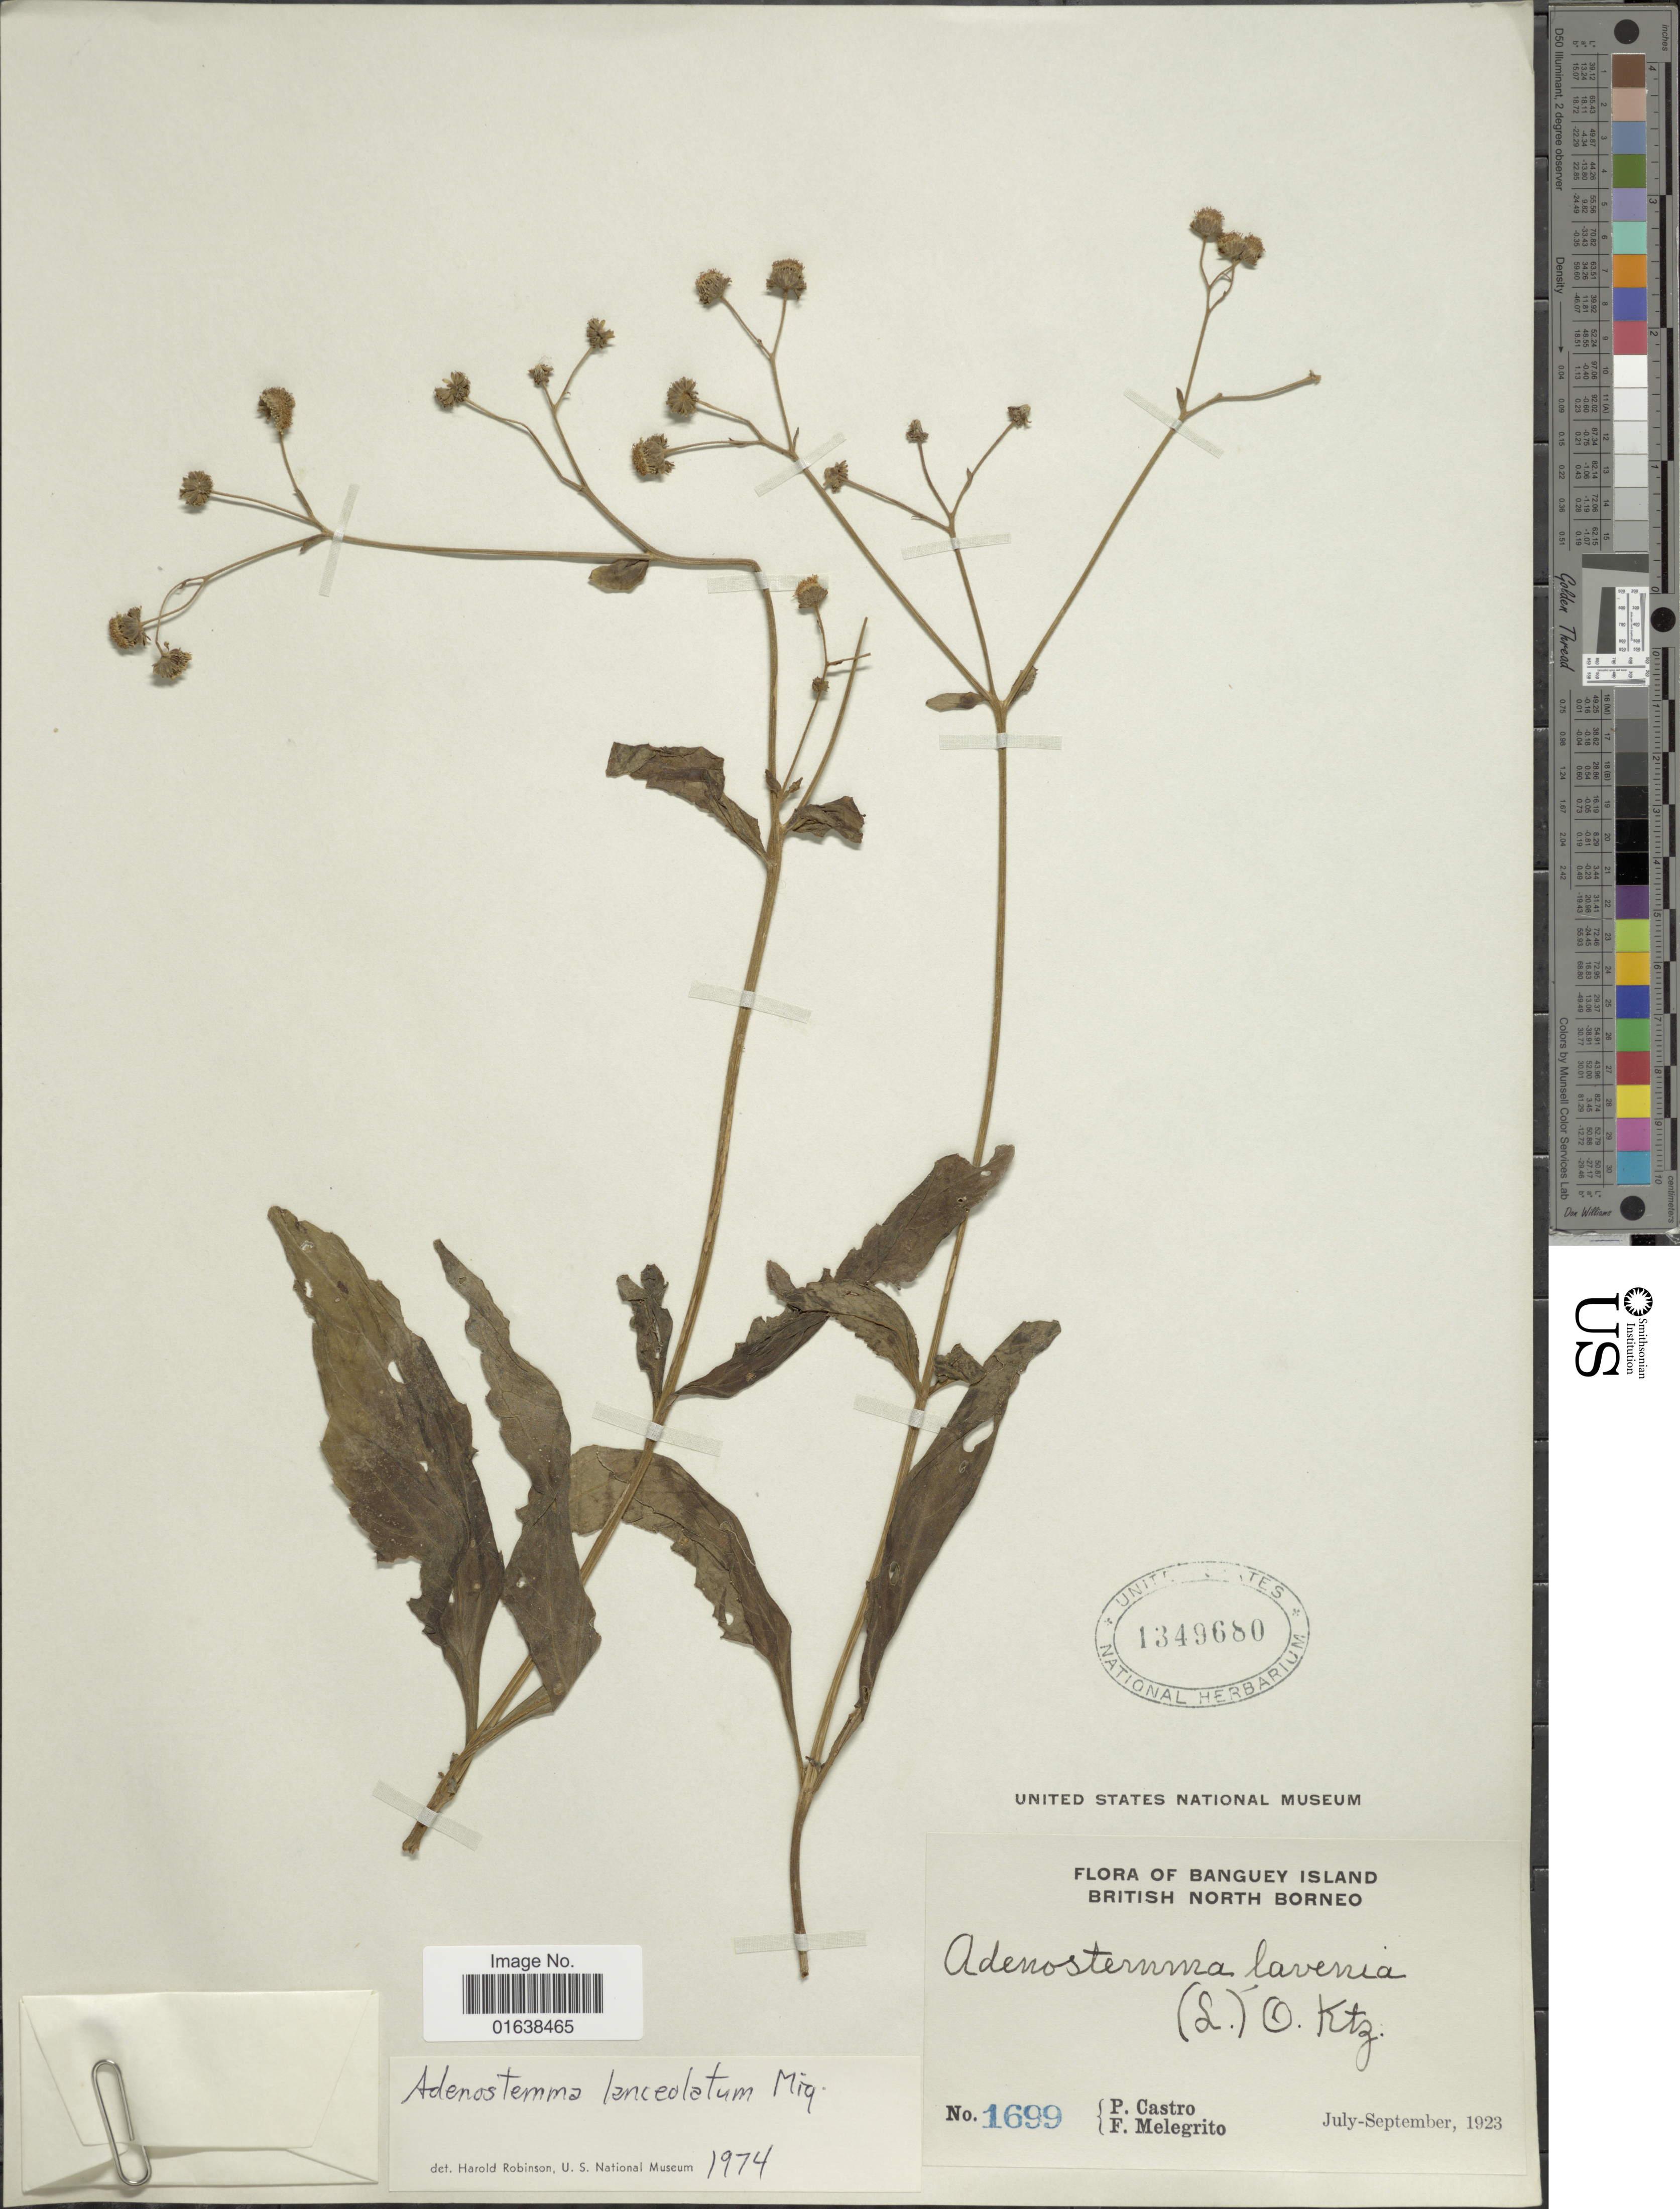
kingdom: Plantae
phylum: Tracheophyta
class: Magnoliopsida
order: Asterales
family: Asteraceae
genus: Adenostemma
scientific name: Adenostemma lanceolatum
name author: Miq.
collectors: P. Castro & F. Melegrito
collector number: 1699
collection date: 1923-07/1923-09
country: Malaysia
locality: Banguey Island. British North Borneo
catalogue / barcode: US 1349680